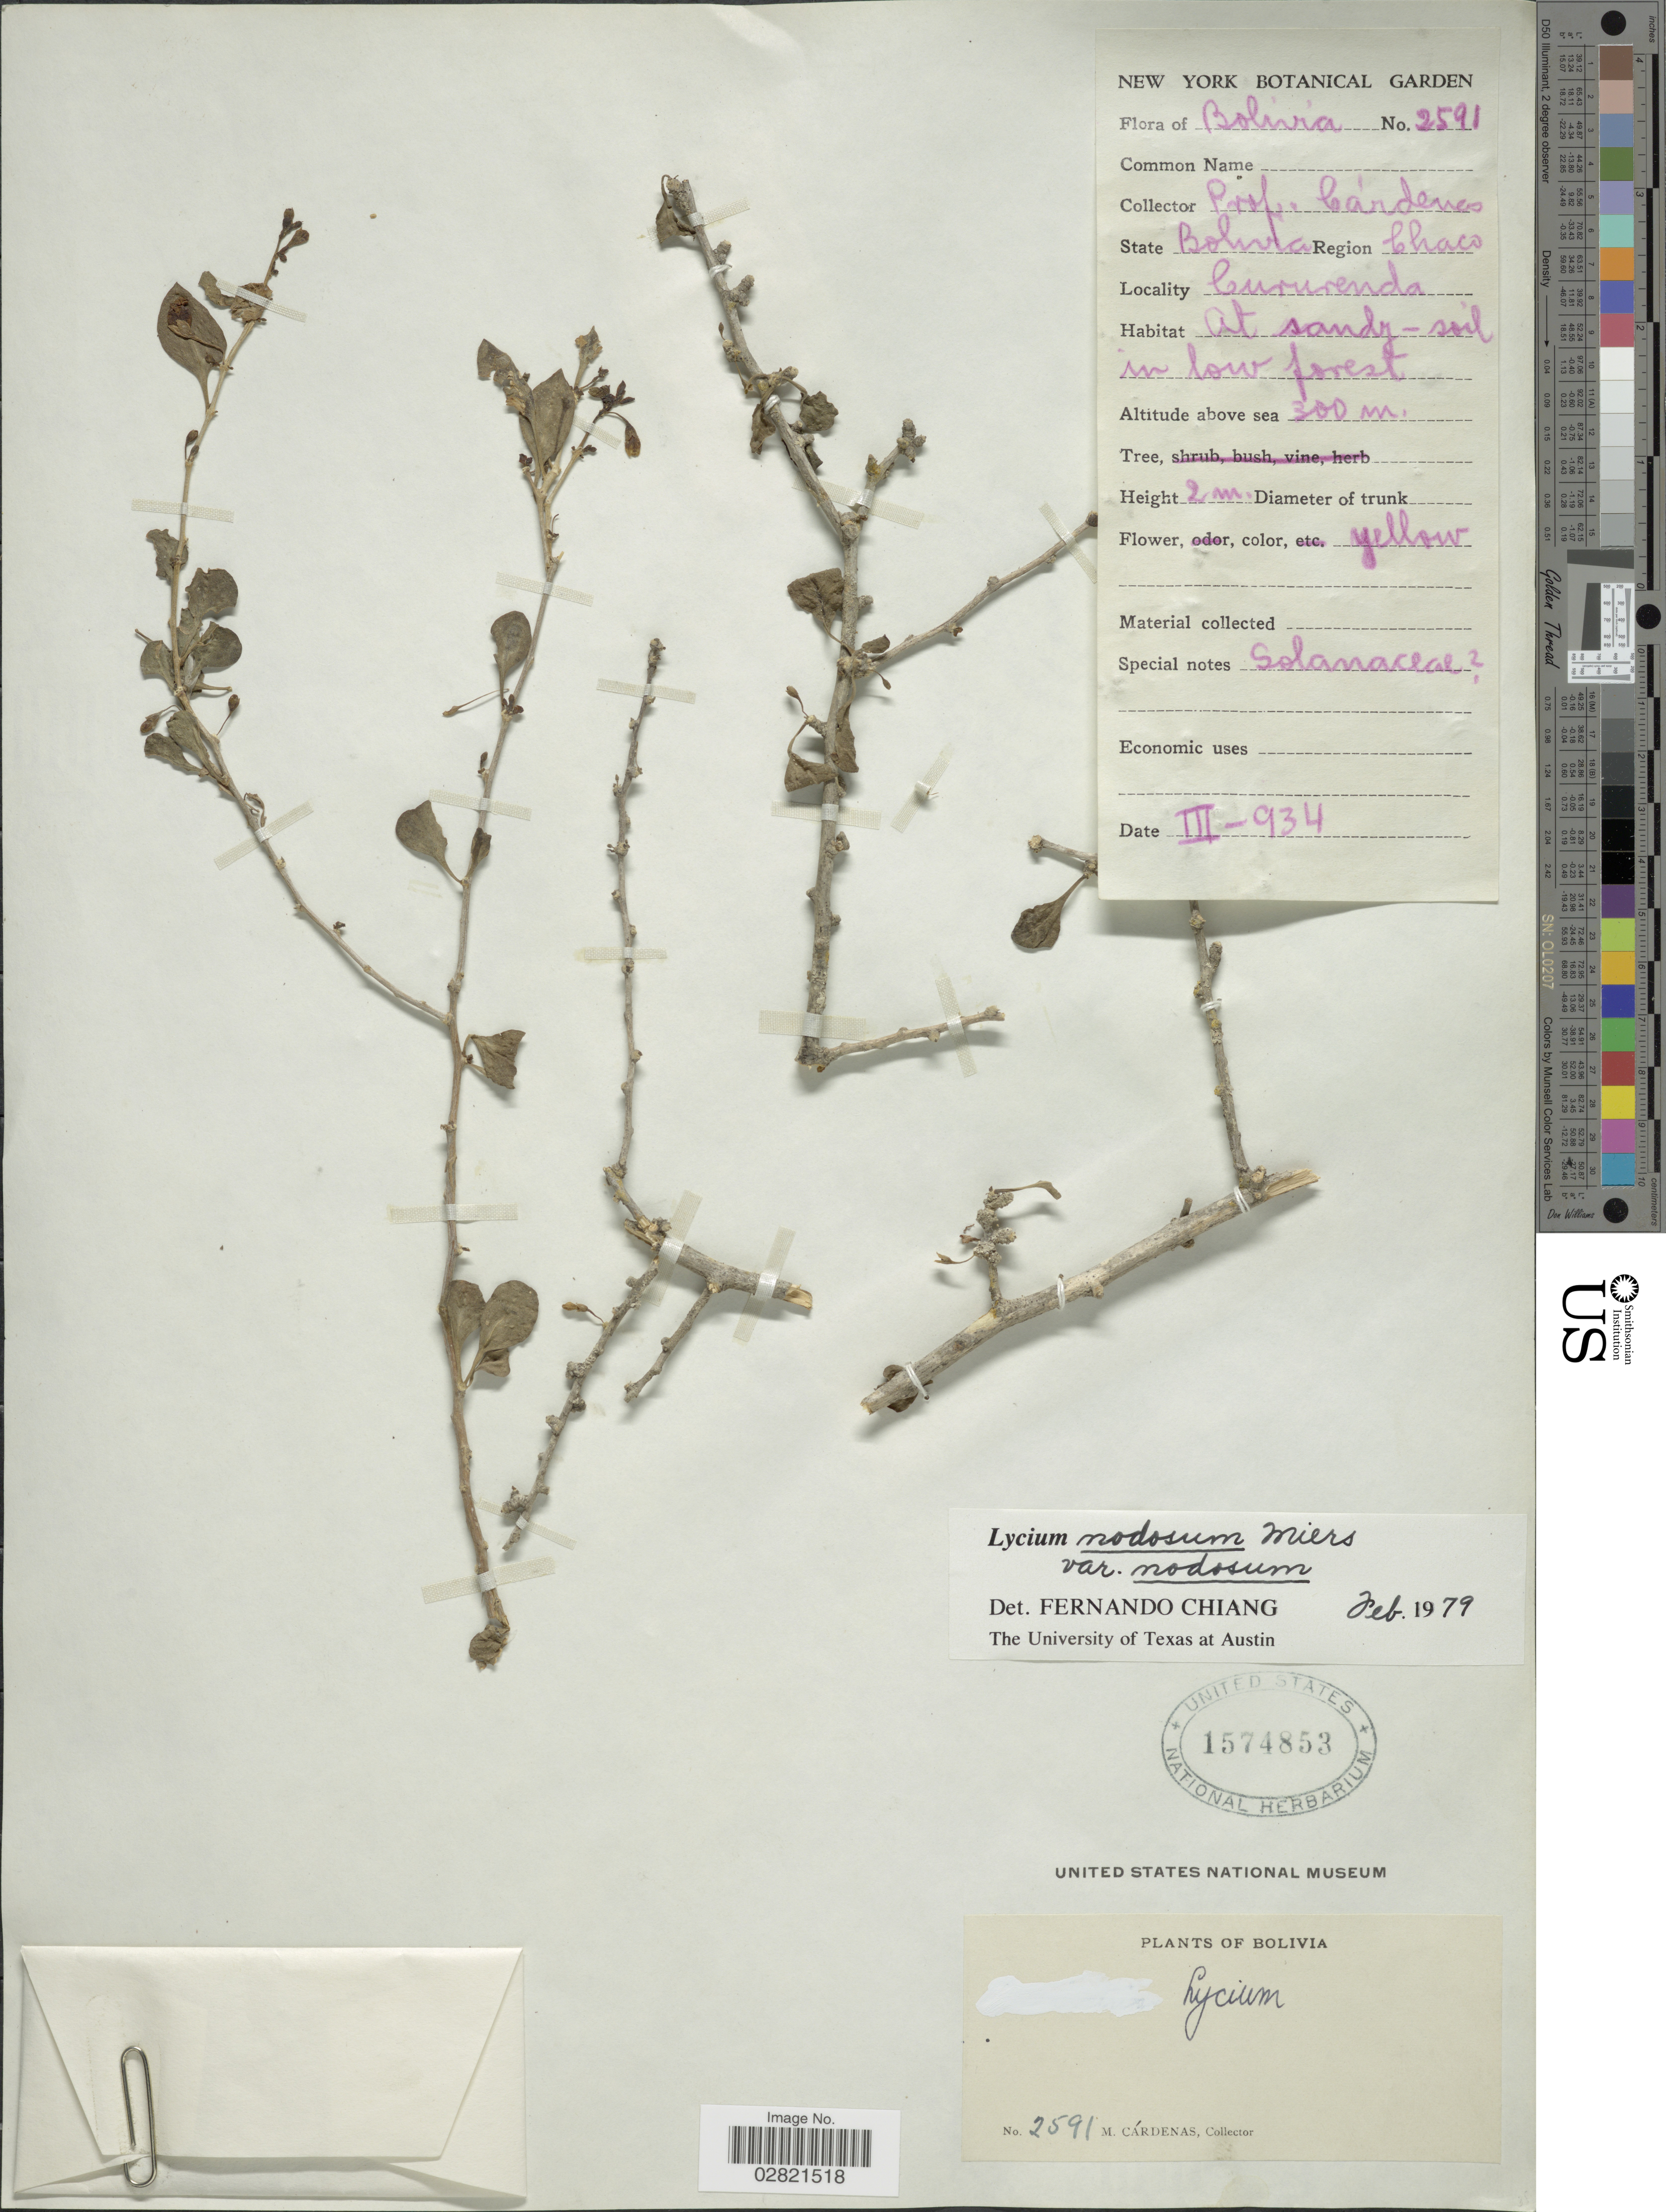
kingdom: Plantae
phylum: Tracheophyta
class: Magnoliopsida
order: Solanales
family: Solanaceae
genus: Lycium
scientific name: Lycium nodosum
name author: Miers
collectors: M. Cárdenas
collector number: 2591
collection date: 1934-03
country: Argentina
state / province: Chaco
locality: State Bolivia. Region Chaco. Cururenda.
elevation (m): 300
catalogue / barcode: US 1574853